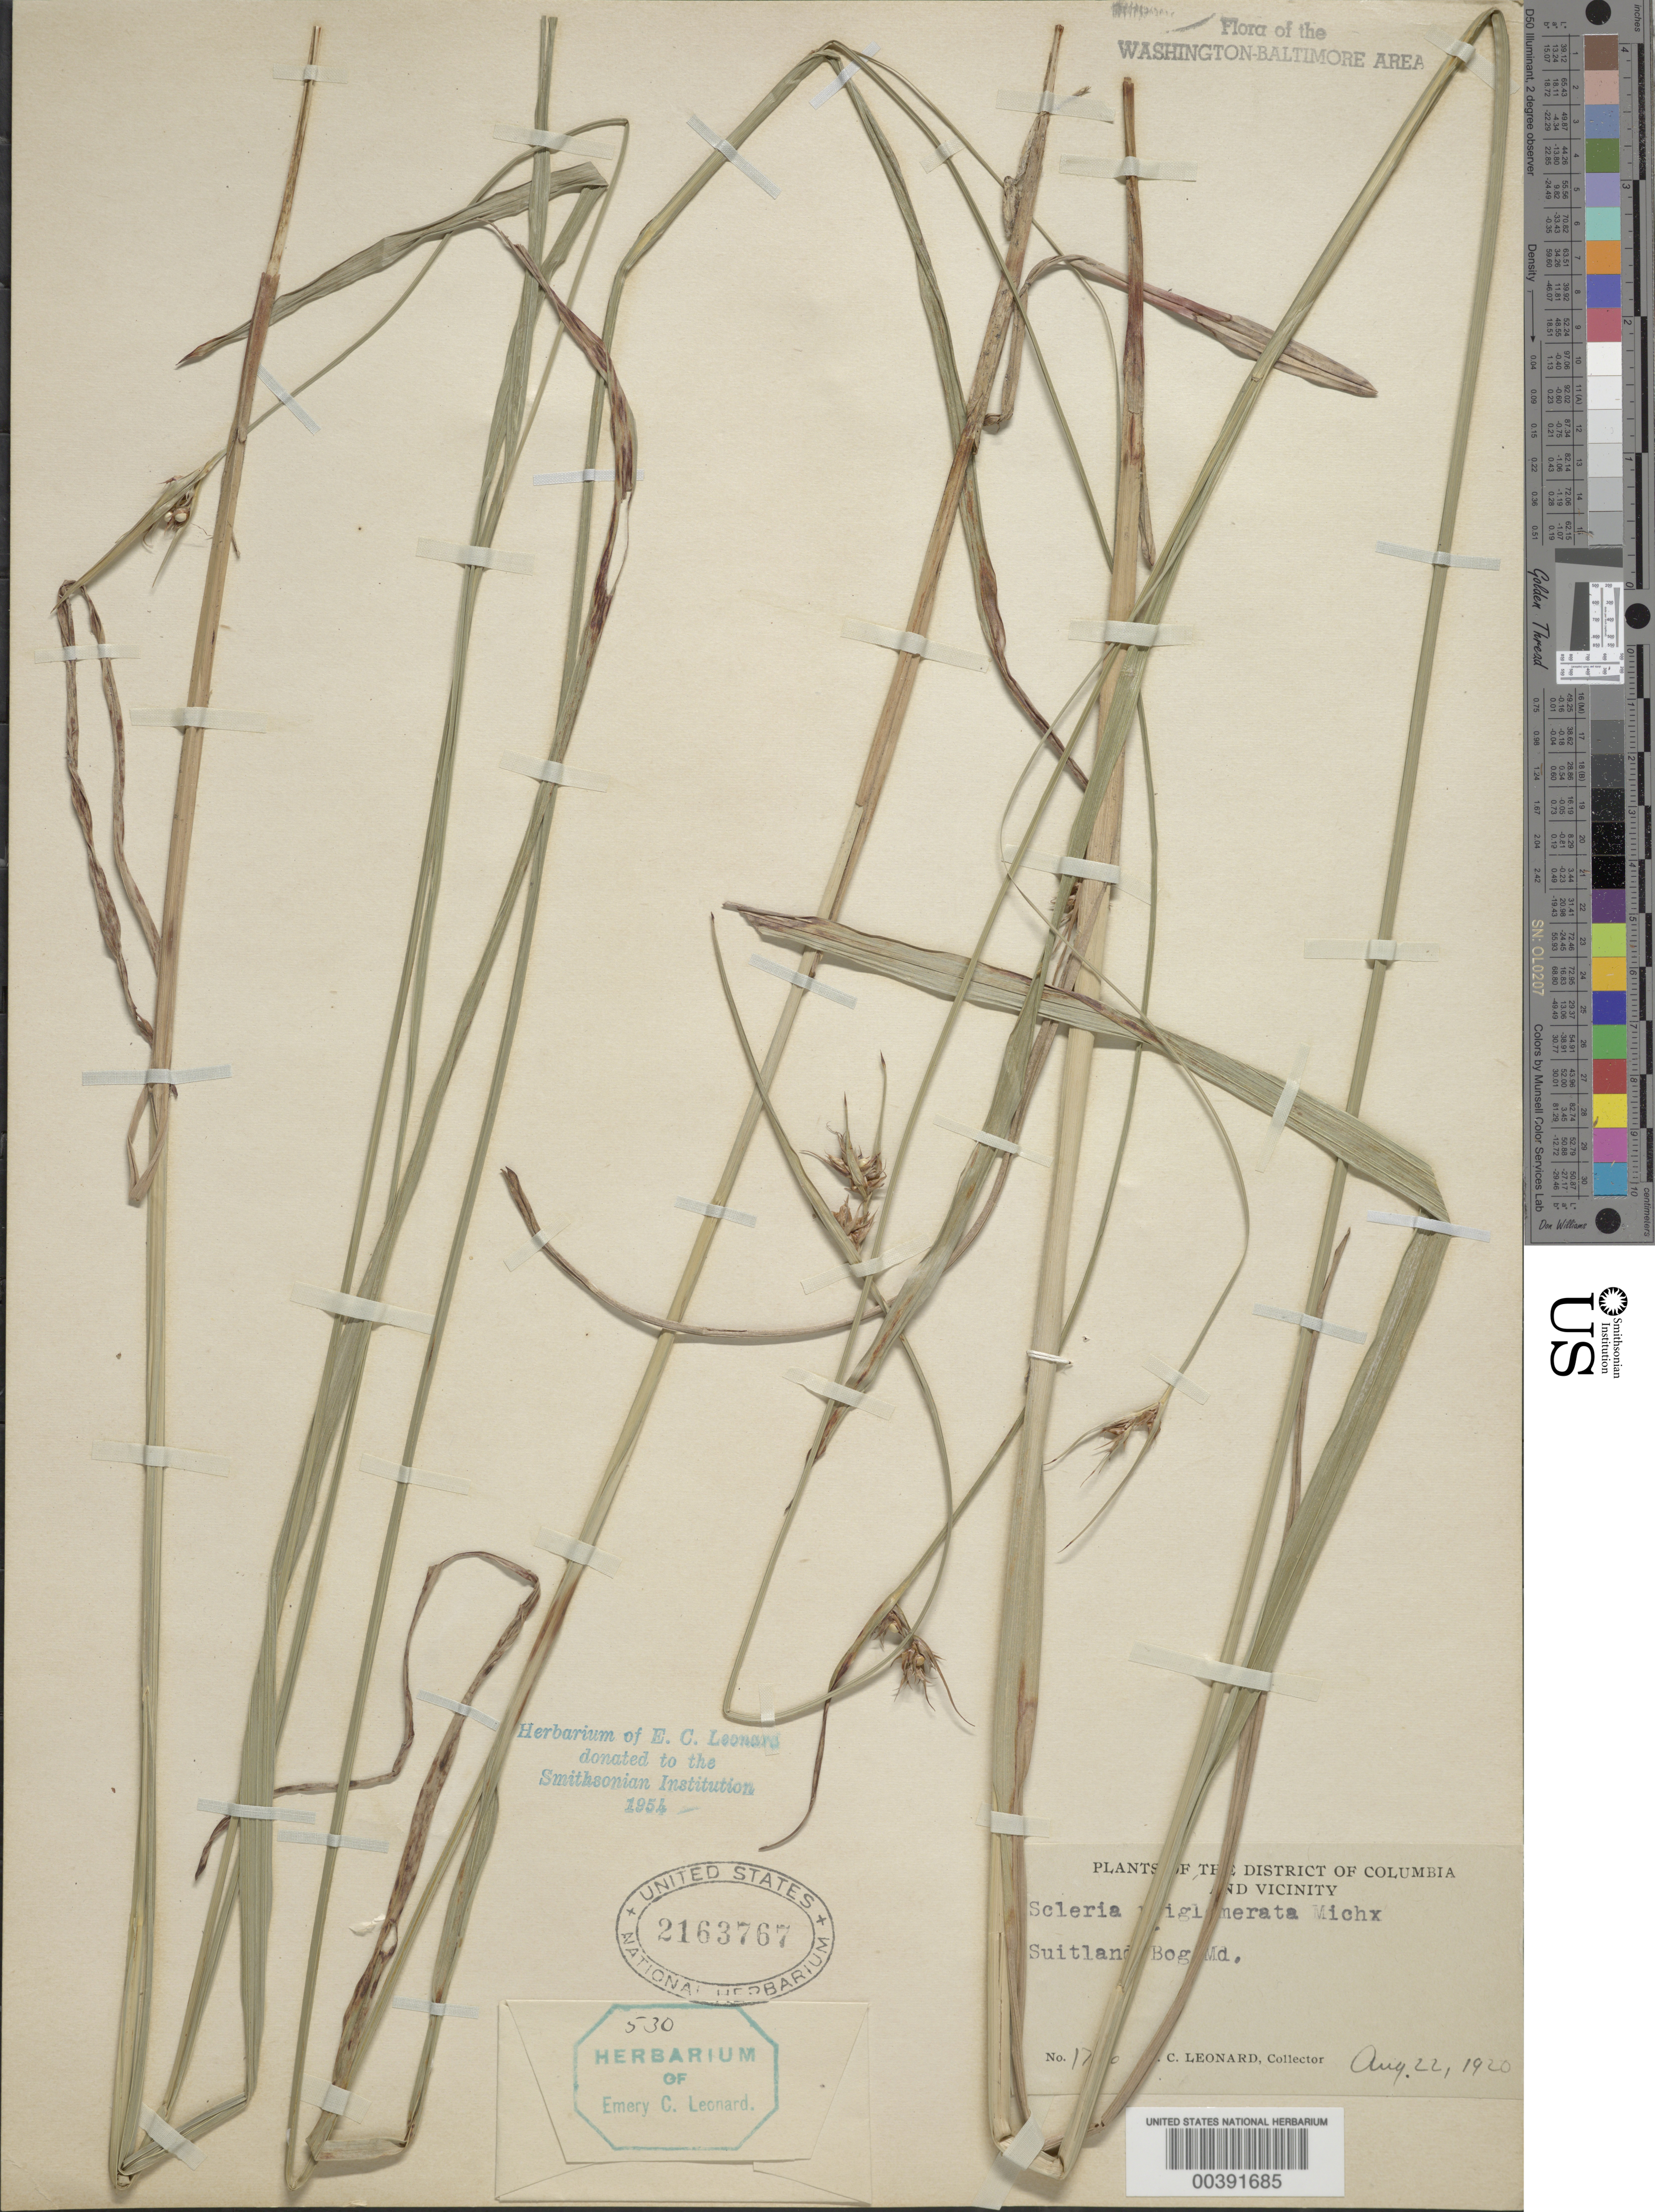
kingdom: Plantae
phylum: Tracheophyta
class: Liliopsida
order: Poales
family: Cyperaceae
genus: Scleria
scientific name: Scleria triglomerata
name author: Michx.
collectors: E. C. Leonard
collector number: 1736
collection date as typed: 22 Aug 1920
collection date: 1920-08-22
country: United States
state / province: Maryland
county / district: Prince George's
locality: Suitland Bog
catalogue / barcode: US 2163767